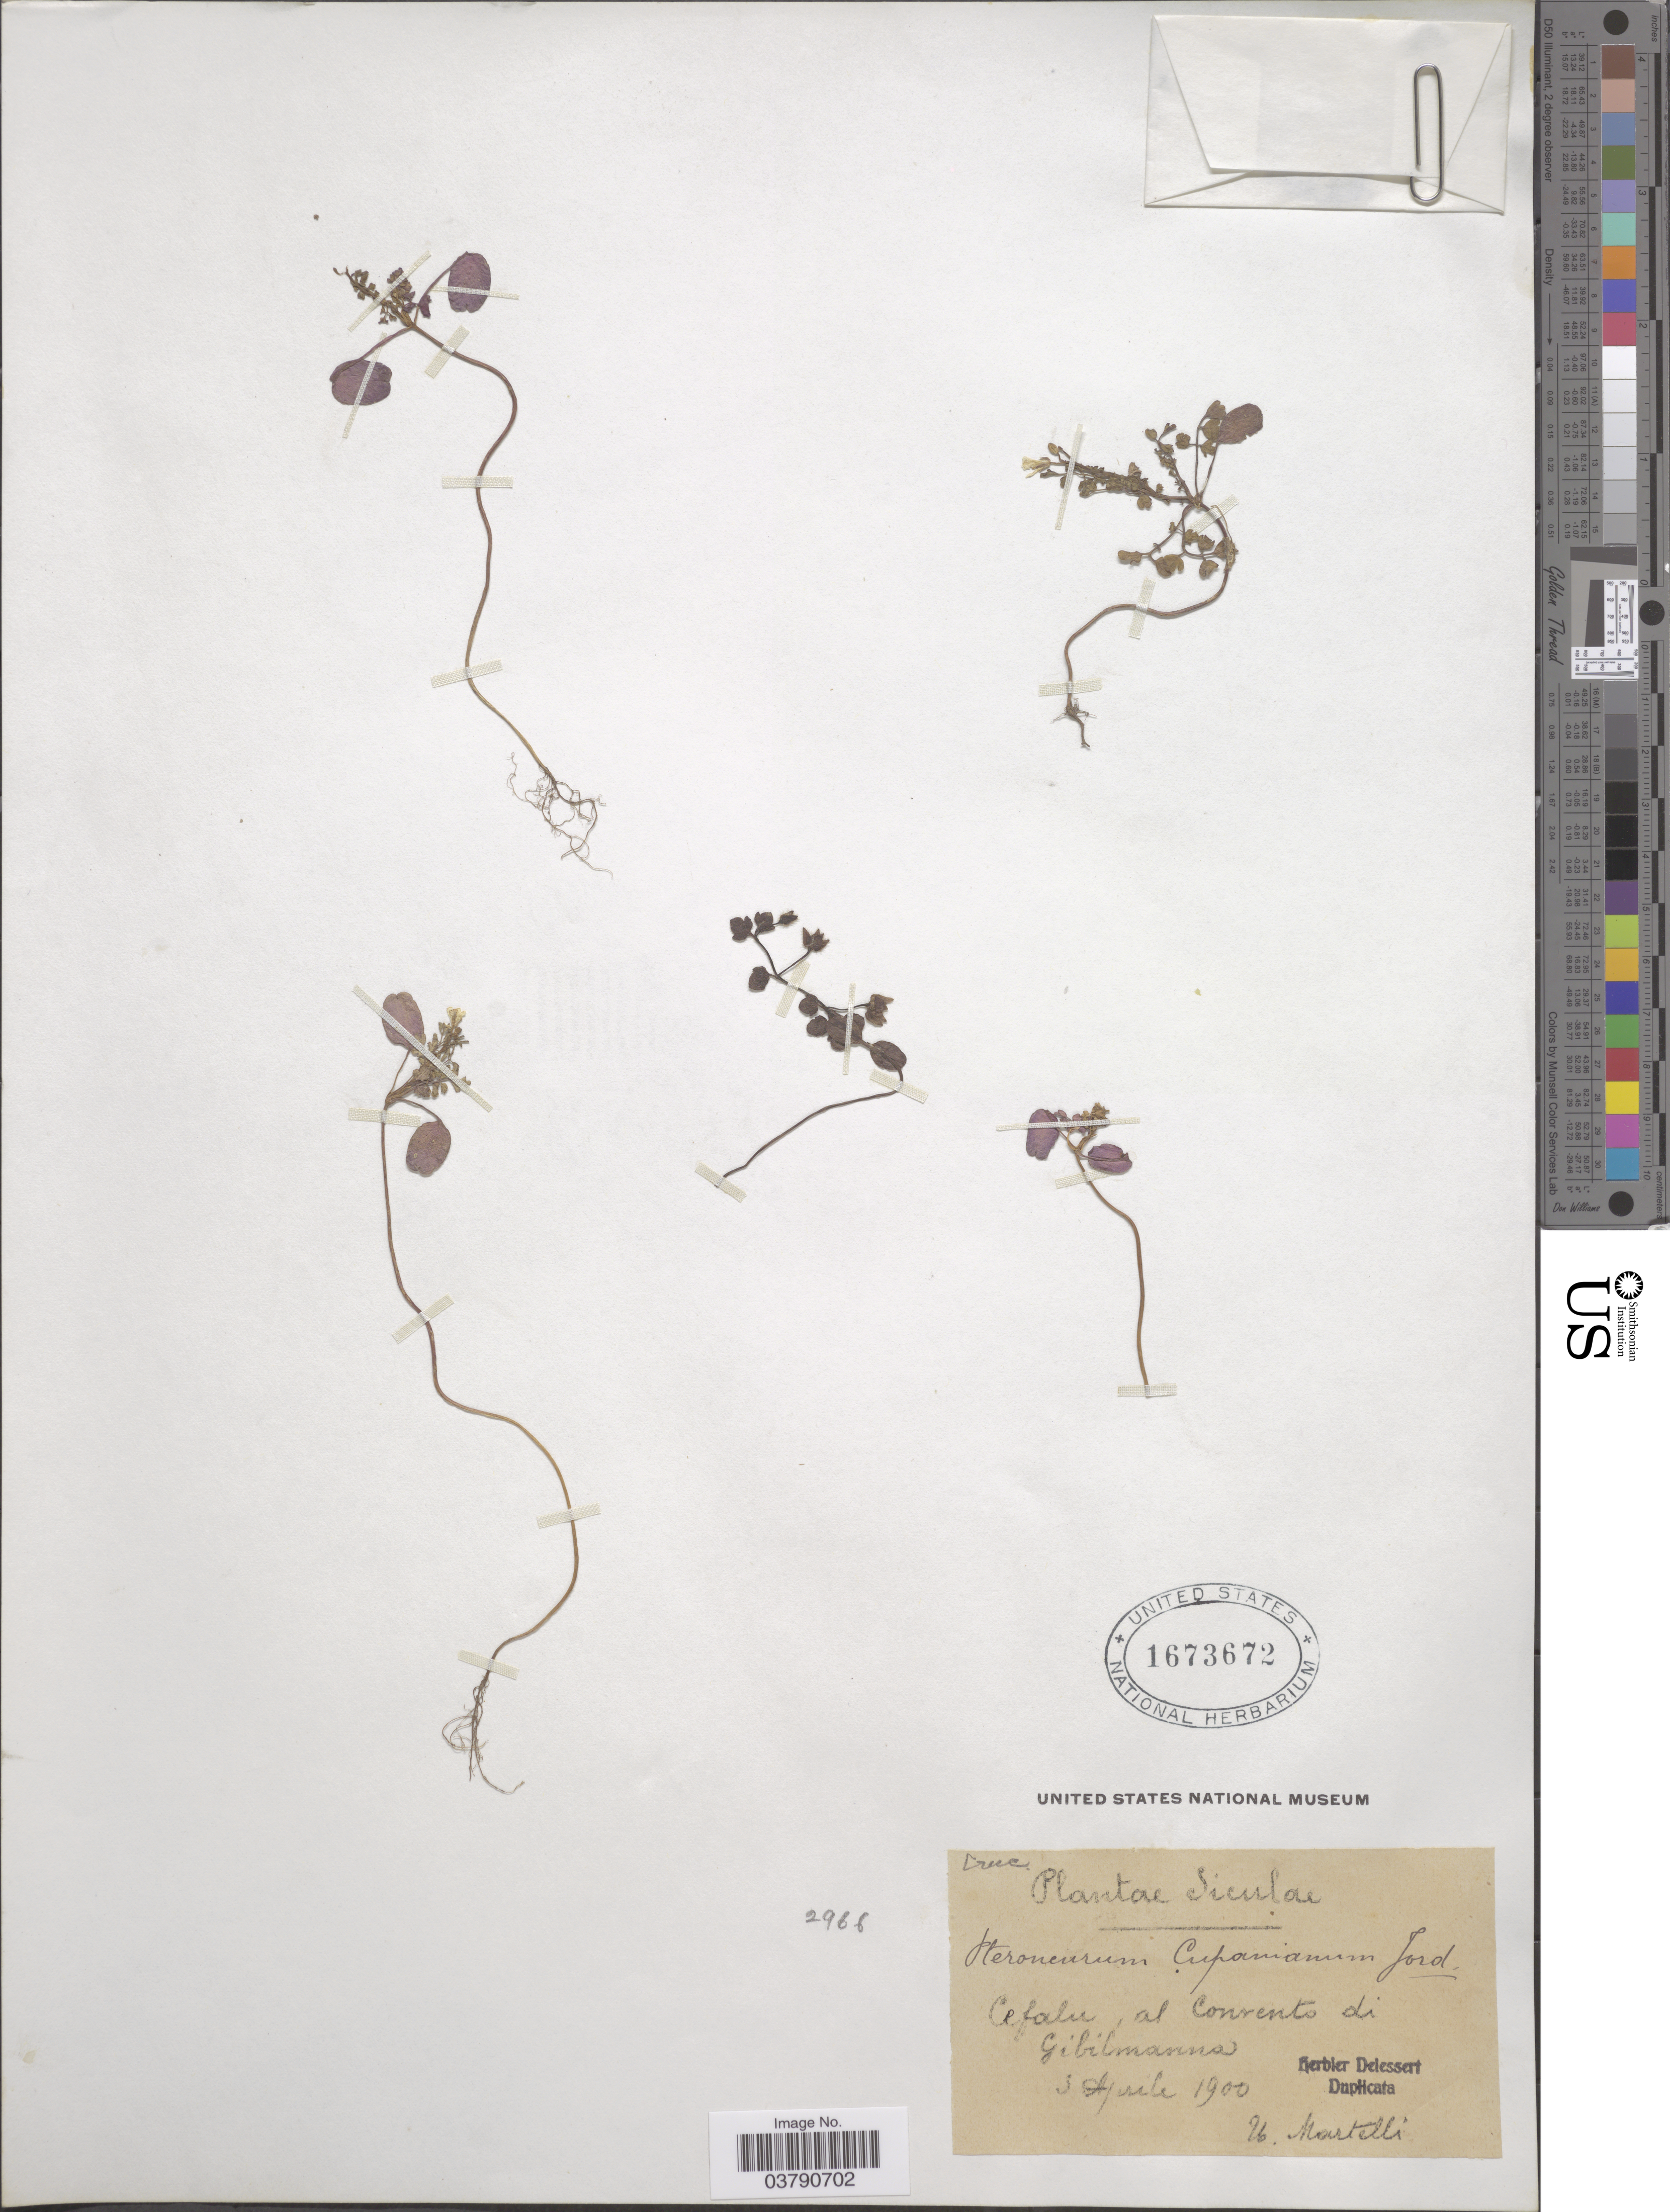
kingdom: Plantae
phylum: Tracheophyta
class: Magnoliopsida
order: Brassicales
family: Brassicaceae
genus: Cardamine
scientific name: Cardamine graeca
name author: L.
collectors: U. Martelli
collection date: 1900-04-03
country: Italy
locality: Siculae. Cefalu, al Convento di Gibilmanna.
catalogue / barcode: US 1673672